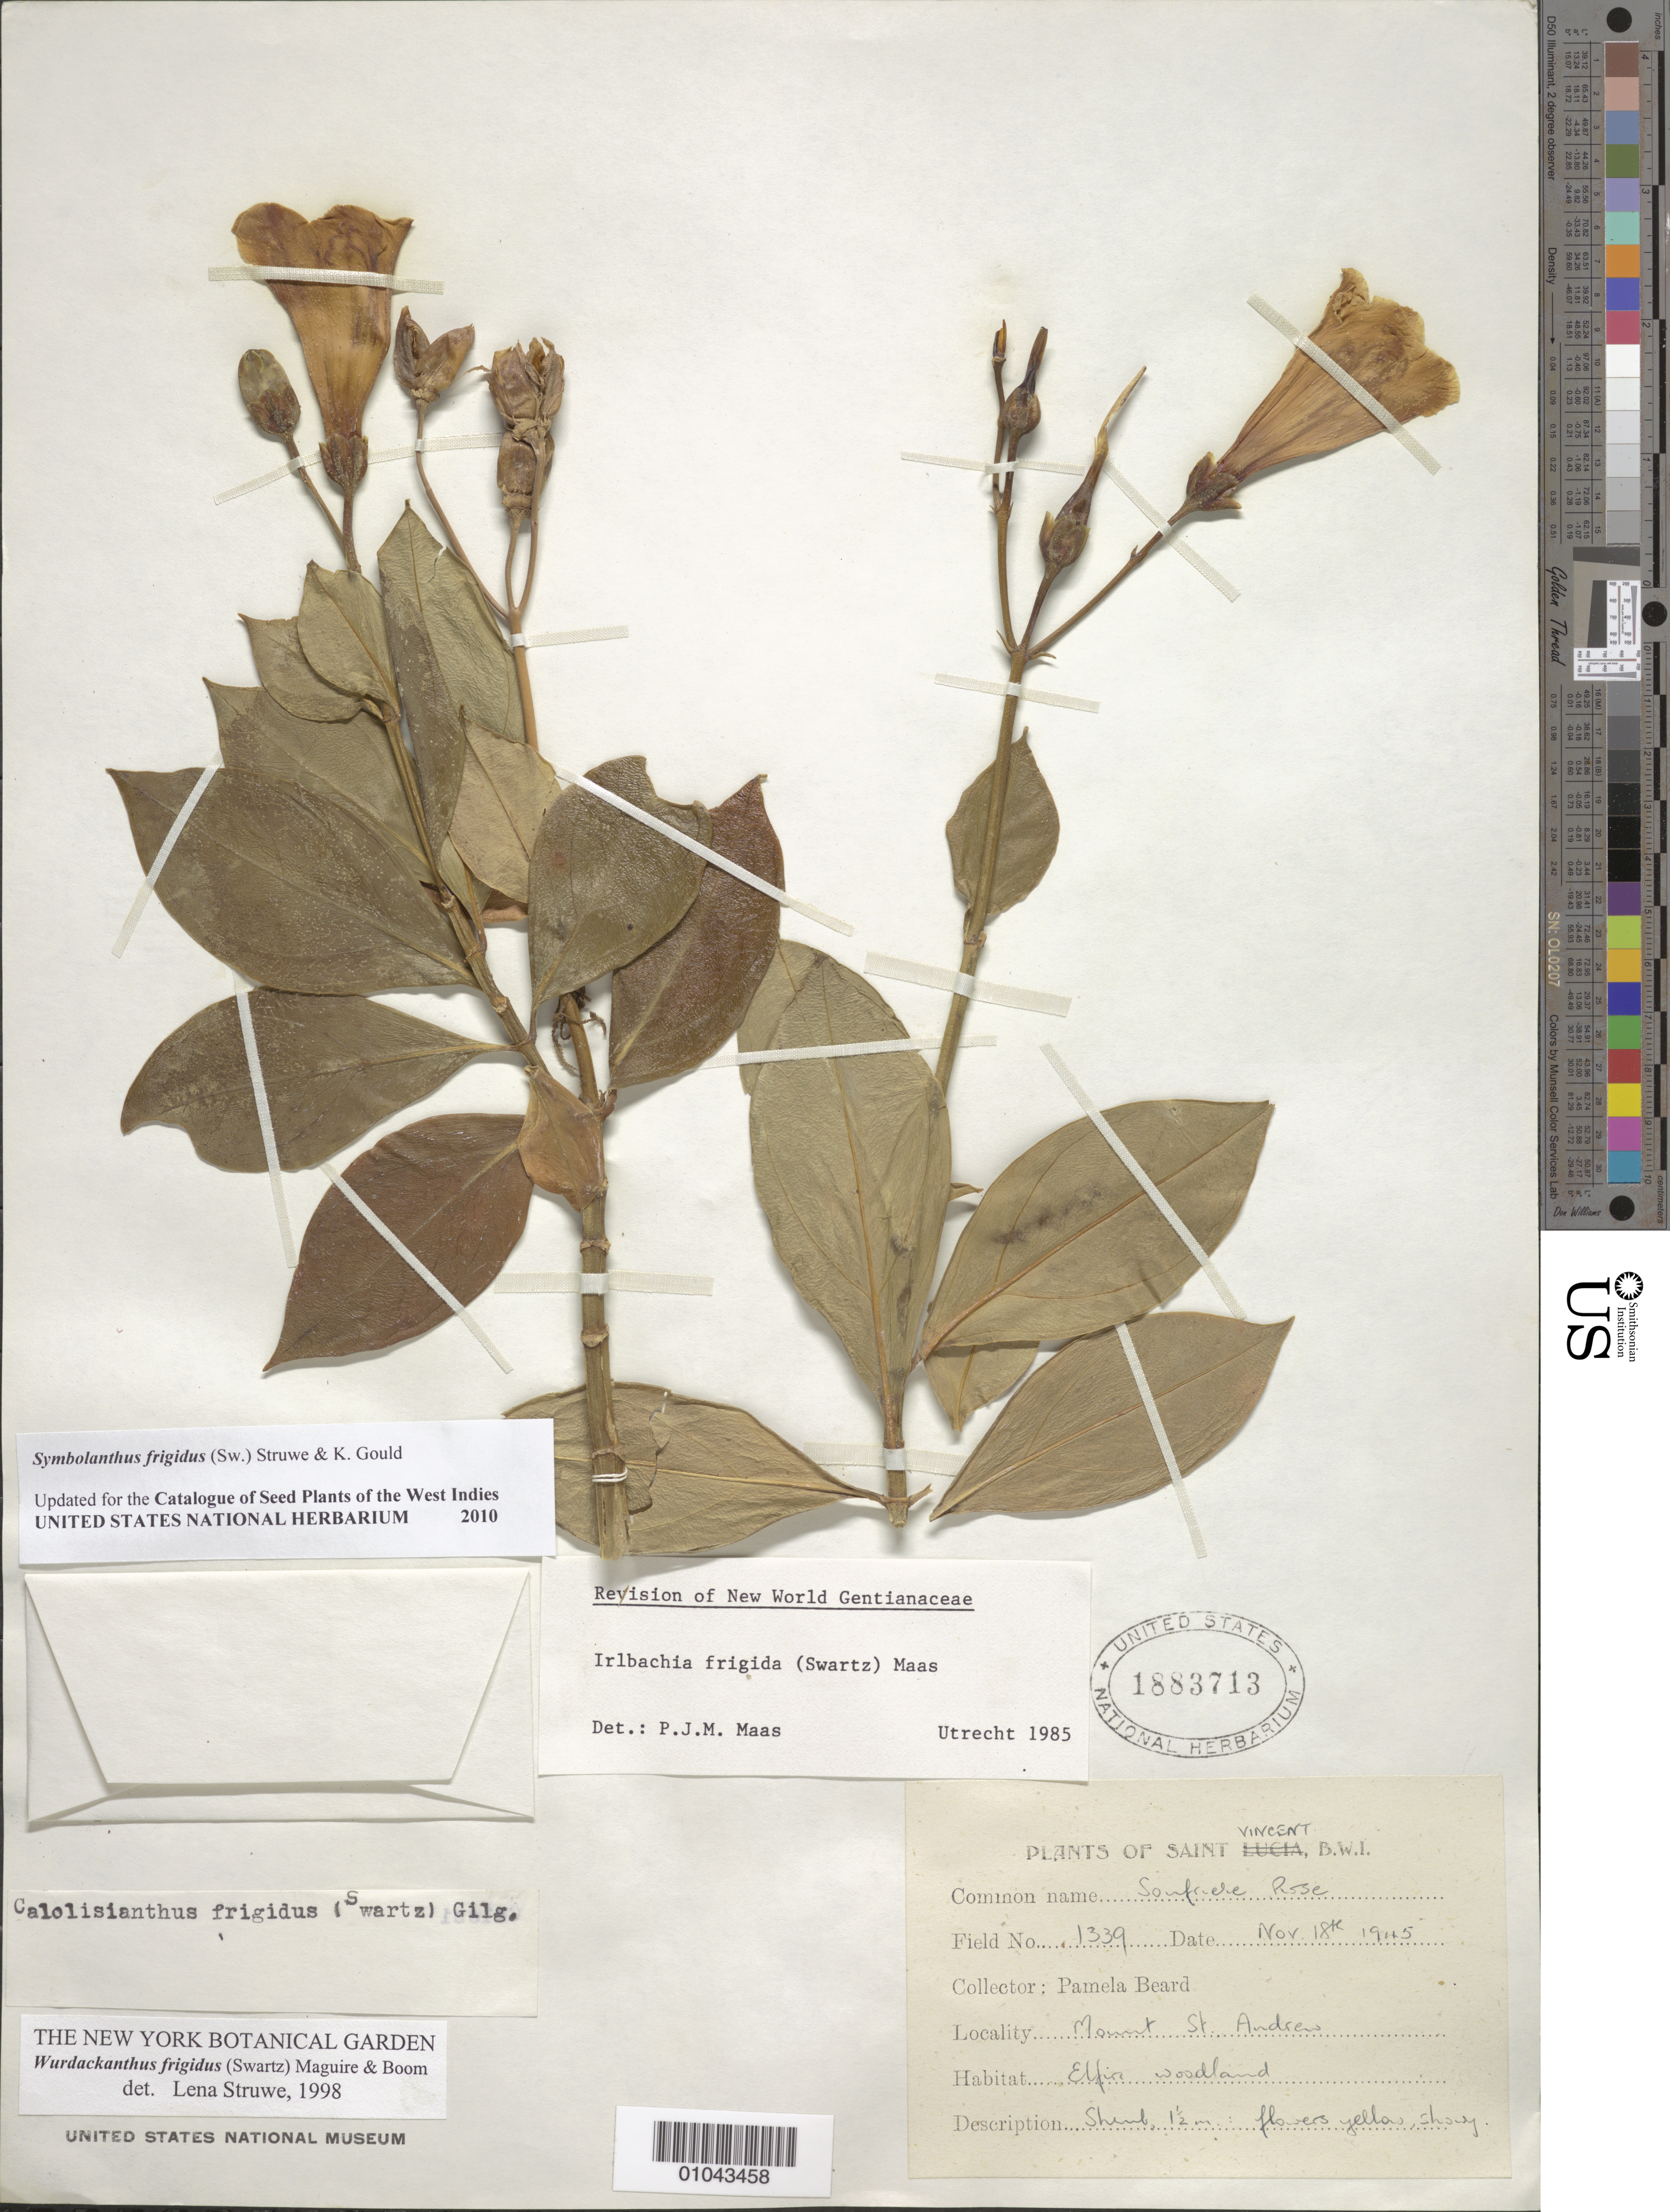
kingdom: Plantae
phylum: Tracheophyta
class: Magnoliopsida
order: Gentianales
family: Gentianaceae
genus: Symbolanthus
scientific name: Symbolanthus frigidus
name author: (Sw.) Struwe & K. R. Gould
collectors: P. Beard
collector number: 1339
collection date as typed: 18 Nov 1945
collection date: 1945-11-18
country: St. Vincent - Grenadines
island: St. Vincent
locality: Mount St. Andrew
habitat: Elfin woodland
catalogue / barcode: US 1883713